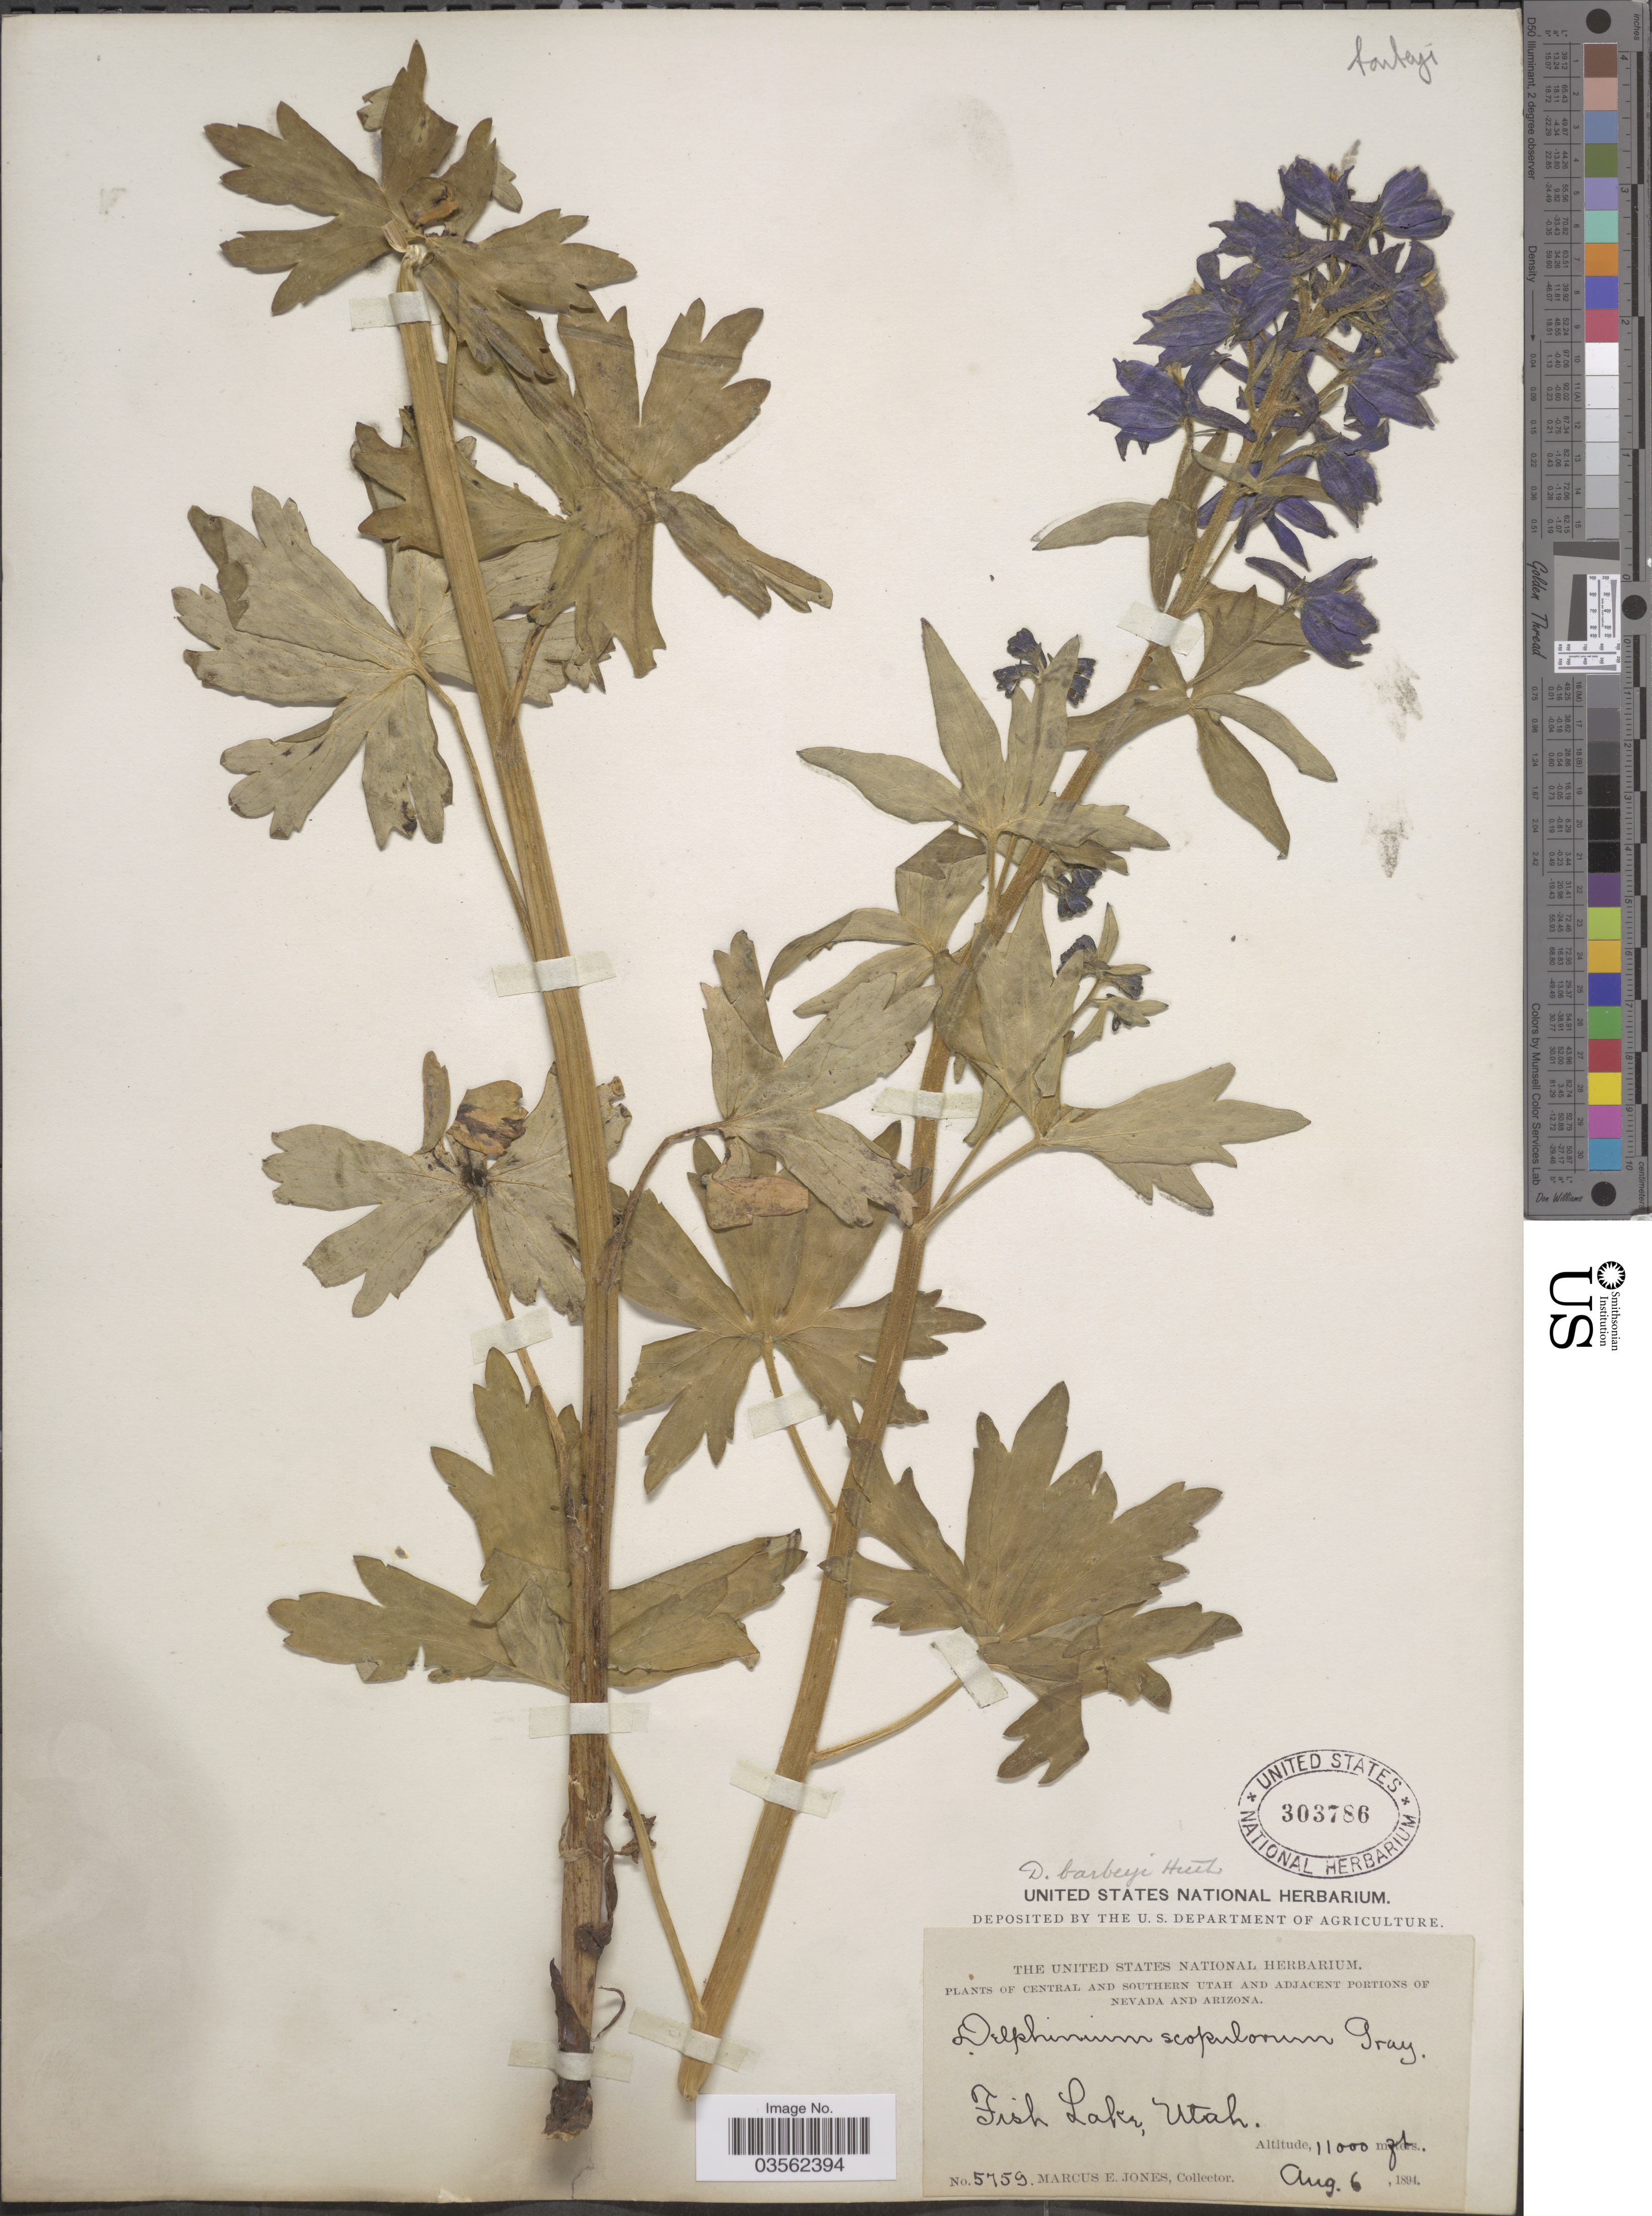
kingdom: Plantae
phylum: Tracheophyta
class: Magnoliopsida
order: Ranunculales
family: Ranunculaceae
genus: Delphinium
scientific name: Delphinium barbeyi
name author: (Huth) Huth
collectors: M. E. Jones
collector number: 5759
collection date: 1894-08-06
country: United States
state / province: Utah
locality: Central and Southern Utah. Fish Lake.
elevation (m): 3353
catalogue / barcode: US 303786